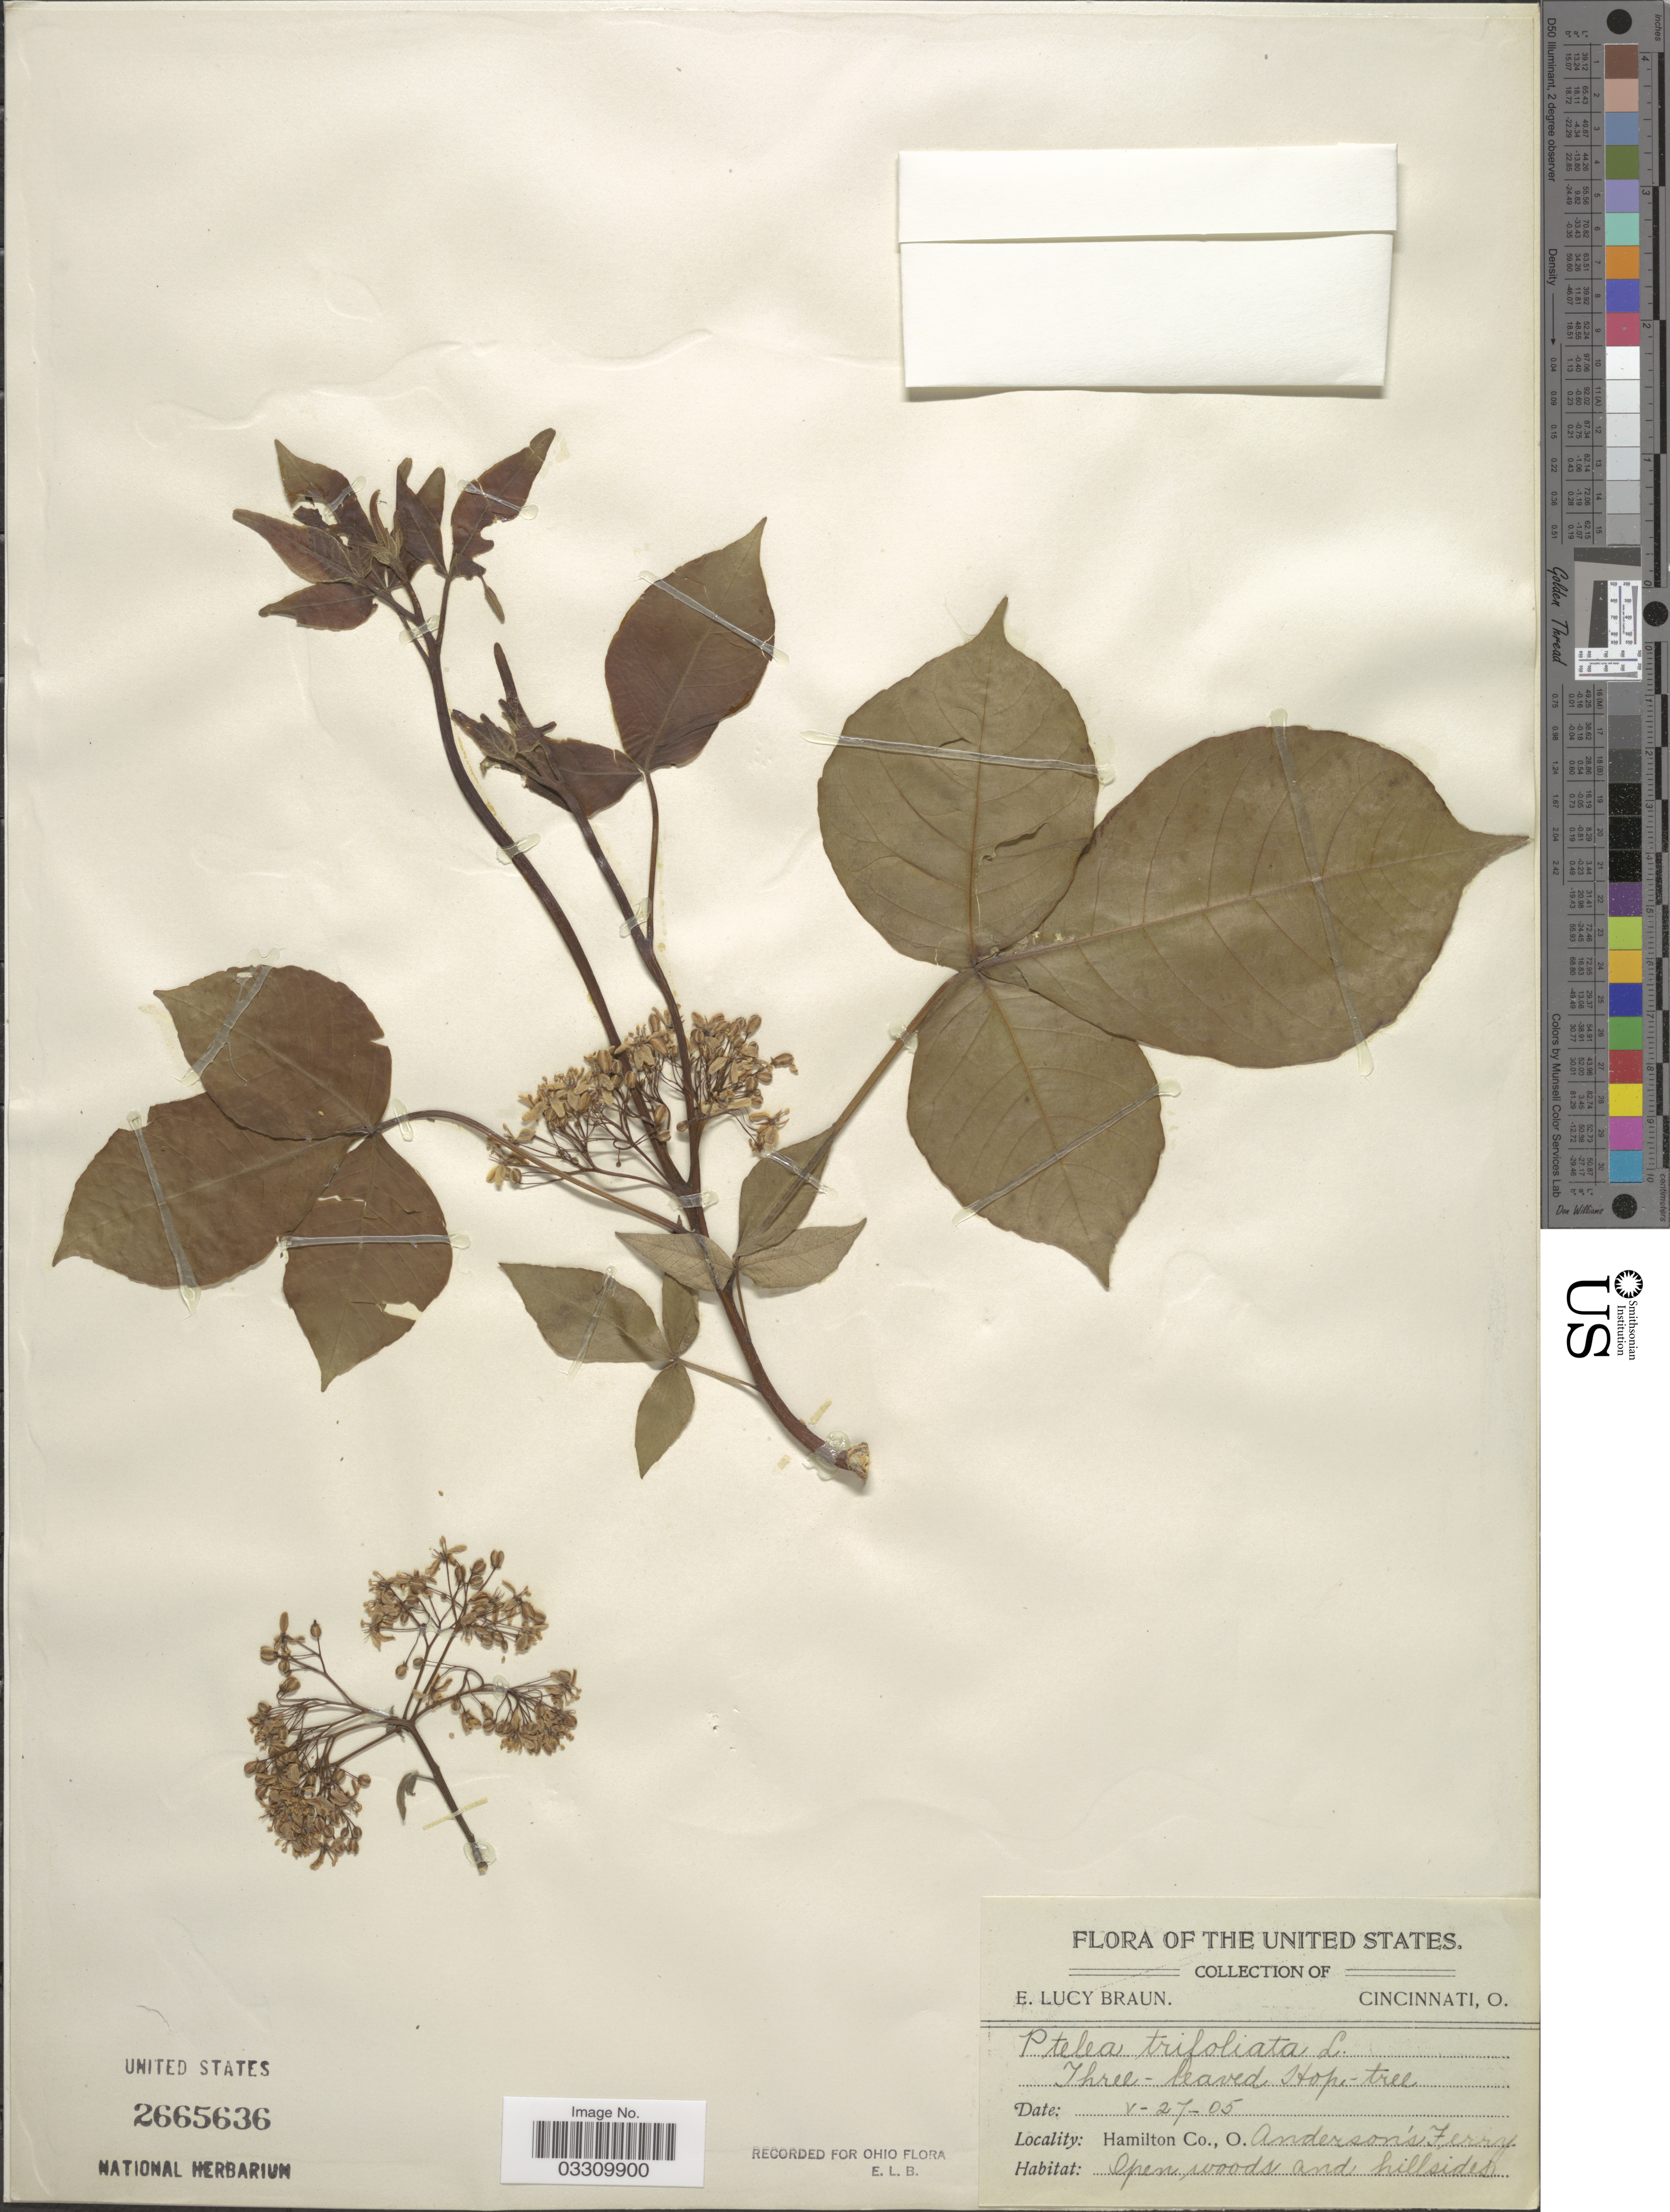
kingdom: Plantae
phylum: Tracheophyta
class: Magnoliopsida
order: Sapindales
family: Rutaceae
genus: Ptelea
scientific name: Ptelea trifoliata var. trifoliata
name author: L.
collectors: E. L. Braun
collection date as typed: Transcribed d/m/y: 27/5/5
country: United States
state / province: Ohio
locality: Hamilton Co. Anderson's Ferry.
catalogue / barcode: US 2665636